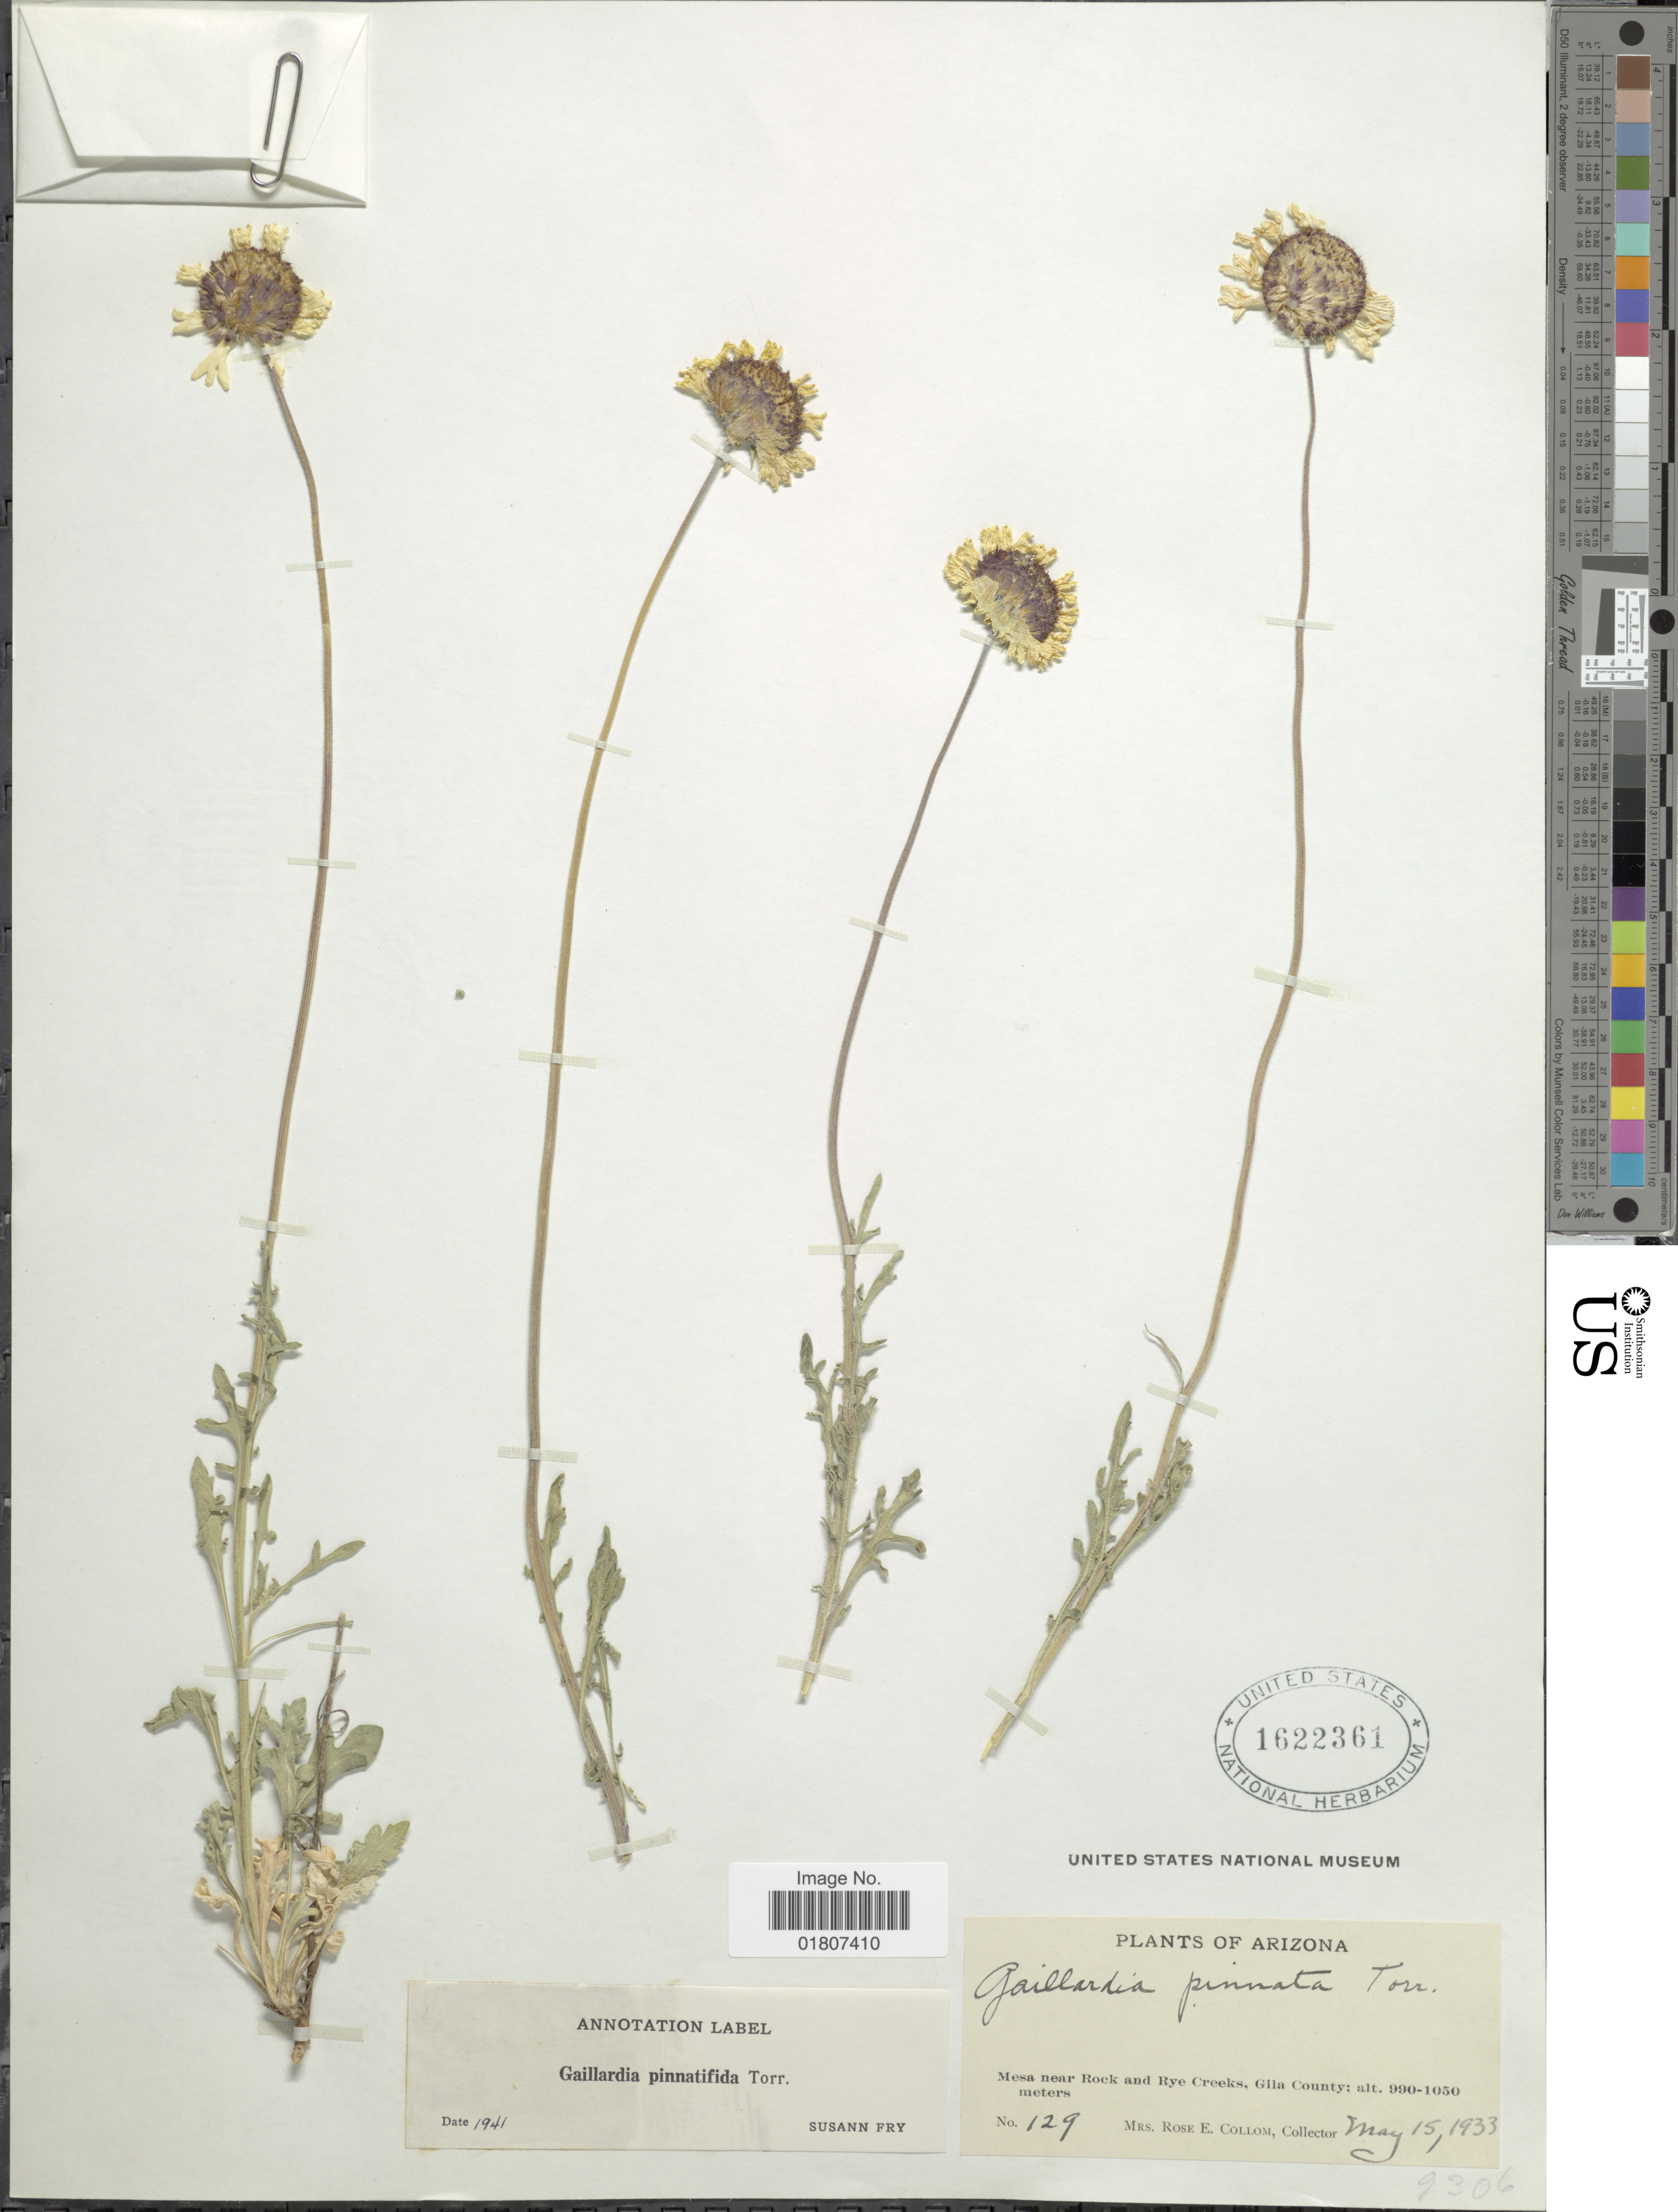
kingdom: Plantae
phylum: Tracheophyta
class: Magnoliopsida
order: Asterales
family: Asteraceae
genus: Gaillardia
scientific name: Gaillardia pinnatifida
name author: Torr.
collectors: R. E. Collom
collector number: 129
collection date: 1933-05-15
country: United States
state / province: Arizona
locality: Mesa near Rock and Rye Creeks, Gila County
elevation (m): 990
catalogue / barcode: US 1622361